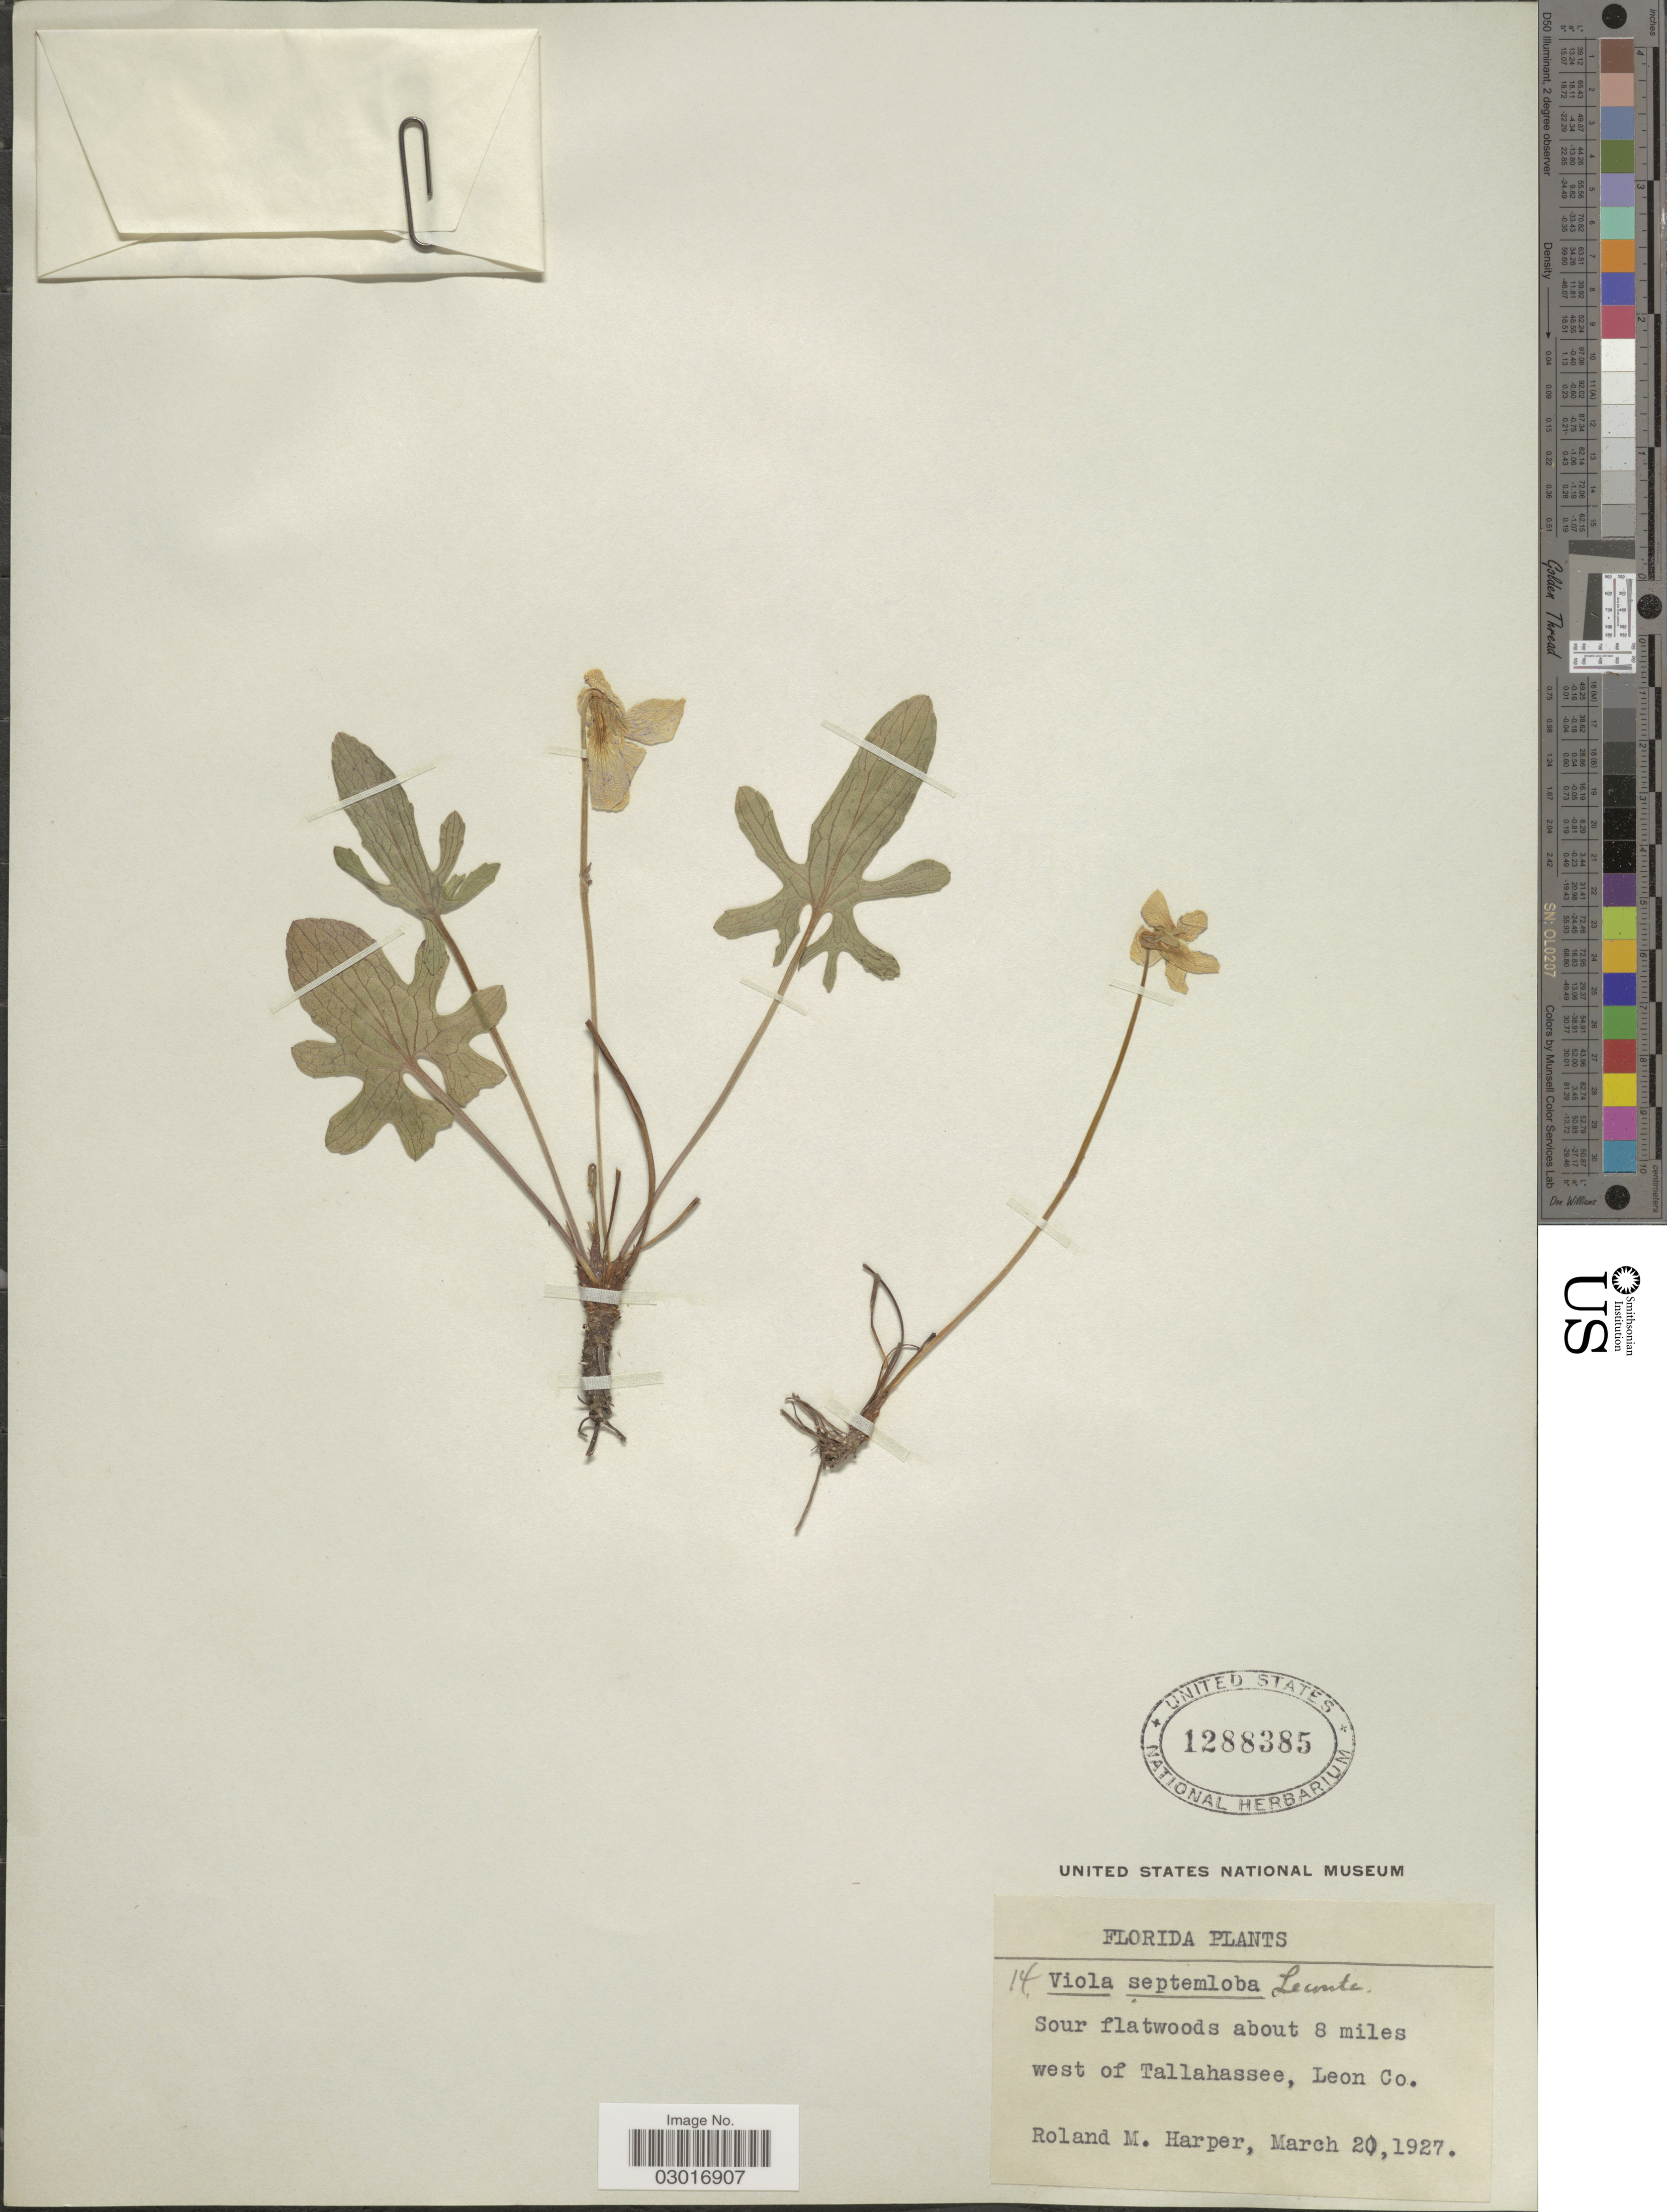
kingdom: Plantae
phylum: Tracheophyta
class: Magnoliopsida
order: Malpighiales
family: Violaceae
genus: Viola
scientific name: Viola septemloba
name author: LeConte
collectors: R. M. Harper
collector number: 14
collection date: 1927-03-20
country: United States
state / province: Florida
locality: Sour flatwoods about 8 miles west of Tallahassee, Leon Co.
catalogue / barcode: US 1288385